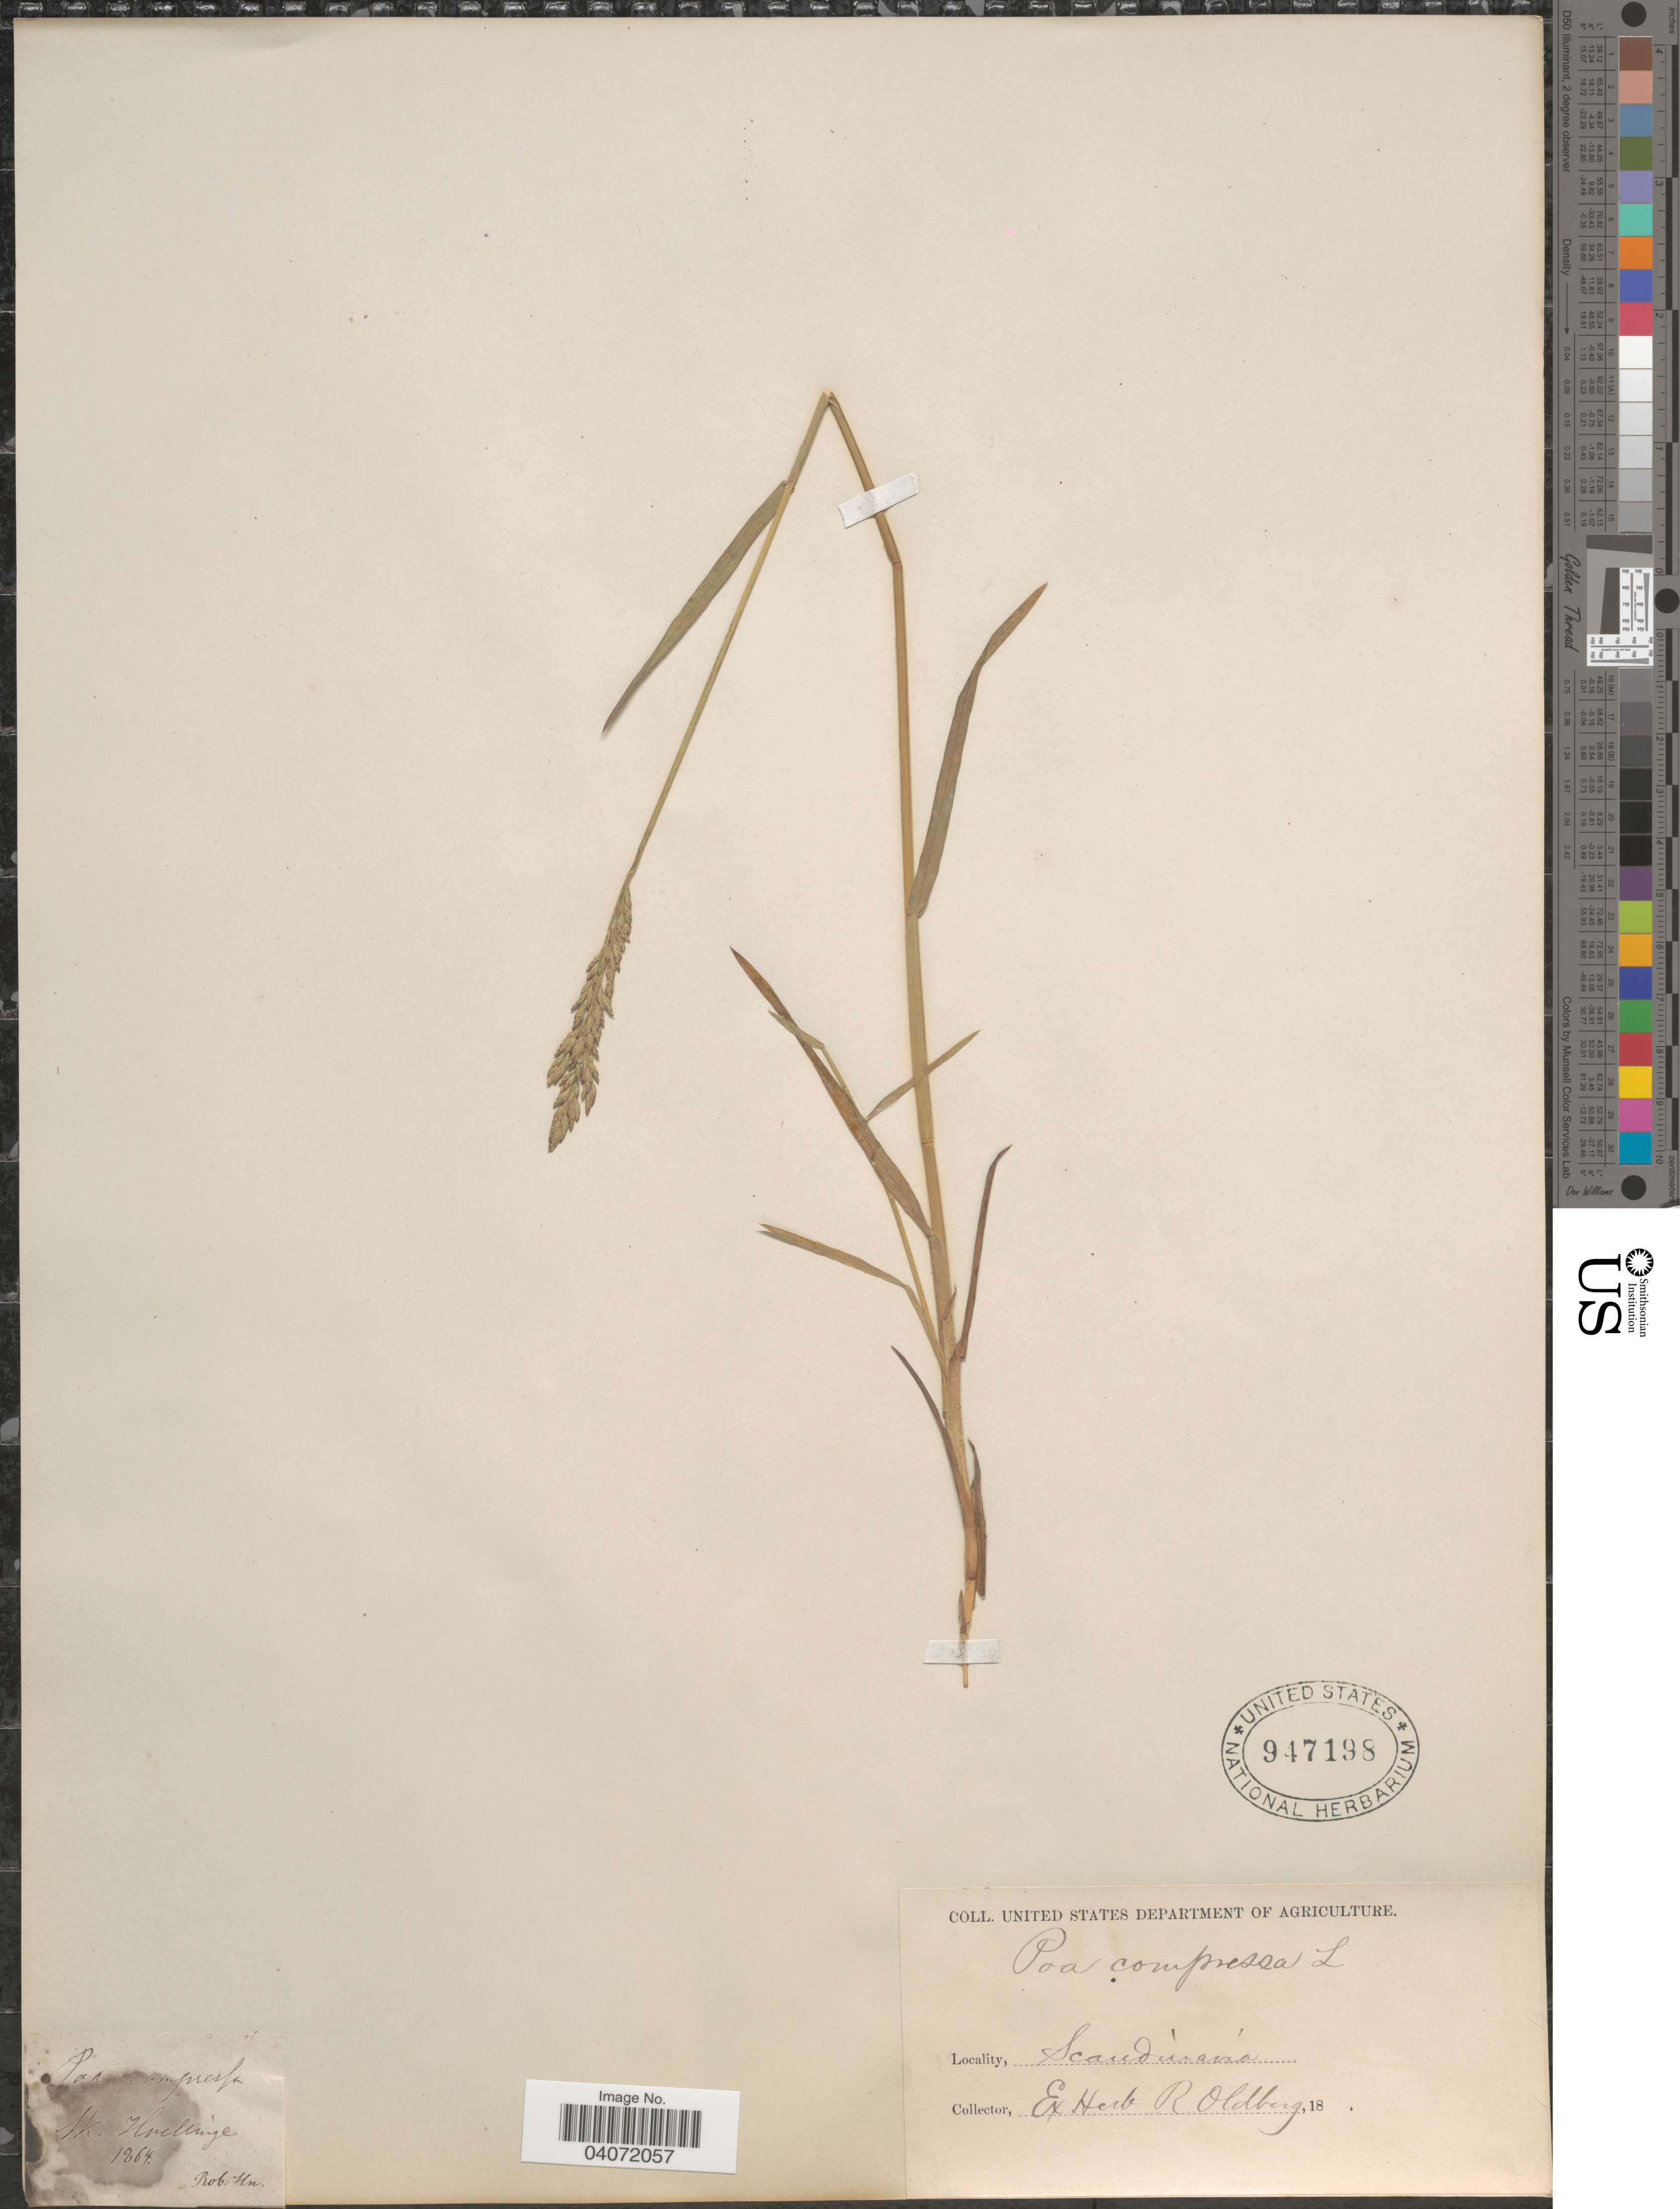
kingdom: Plantae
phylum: Tracheophyta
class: Liliopsida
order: Poales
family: Poaceae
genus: Poa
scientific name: Poa compressa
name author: L.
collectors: R. Hn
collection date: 1864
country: Sweden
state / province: Skåne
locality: Sk. Hvellinge. Scandinavia.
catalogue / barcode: US 947198